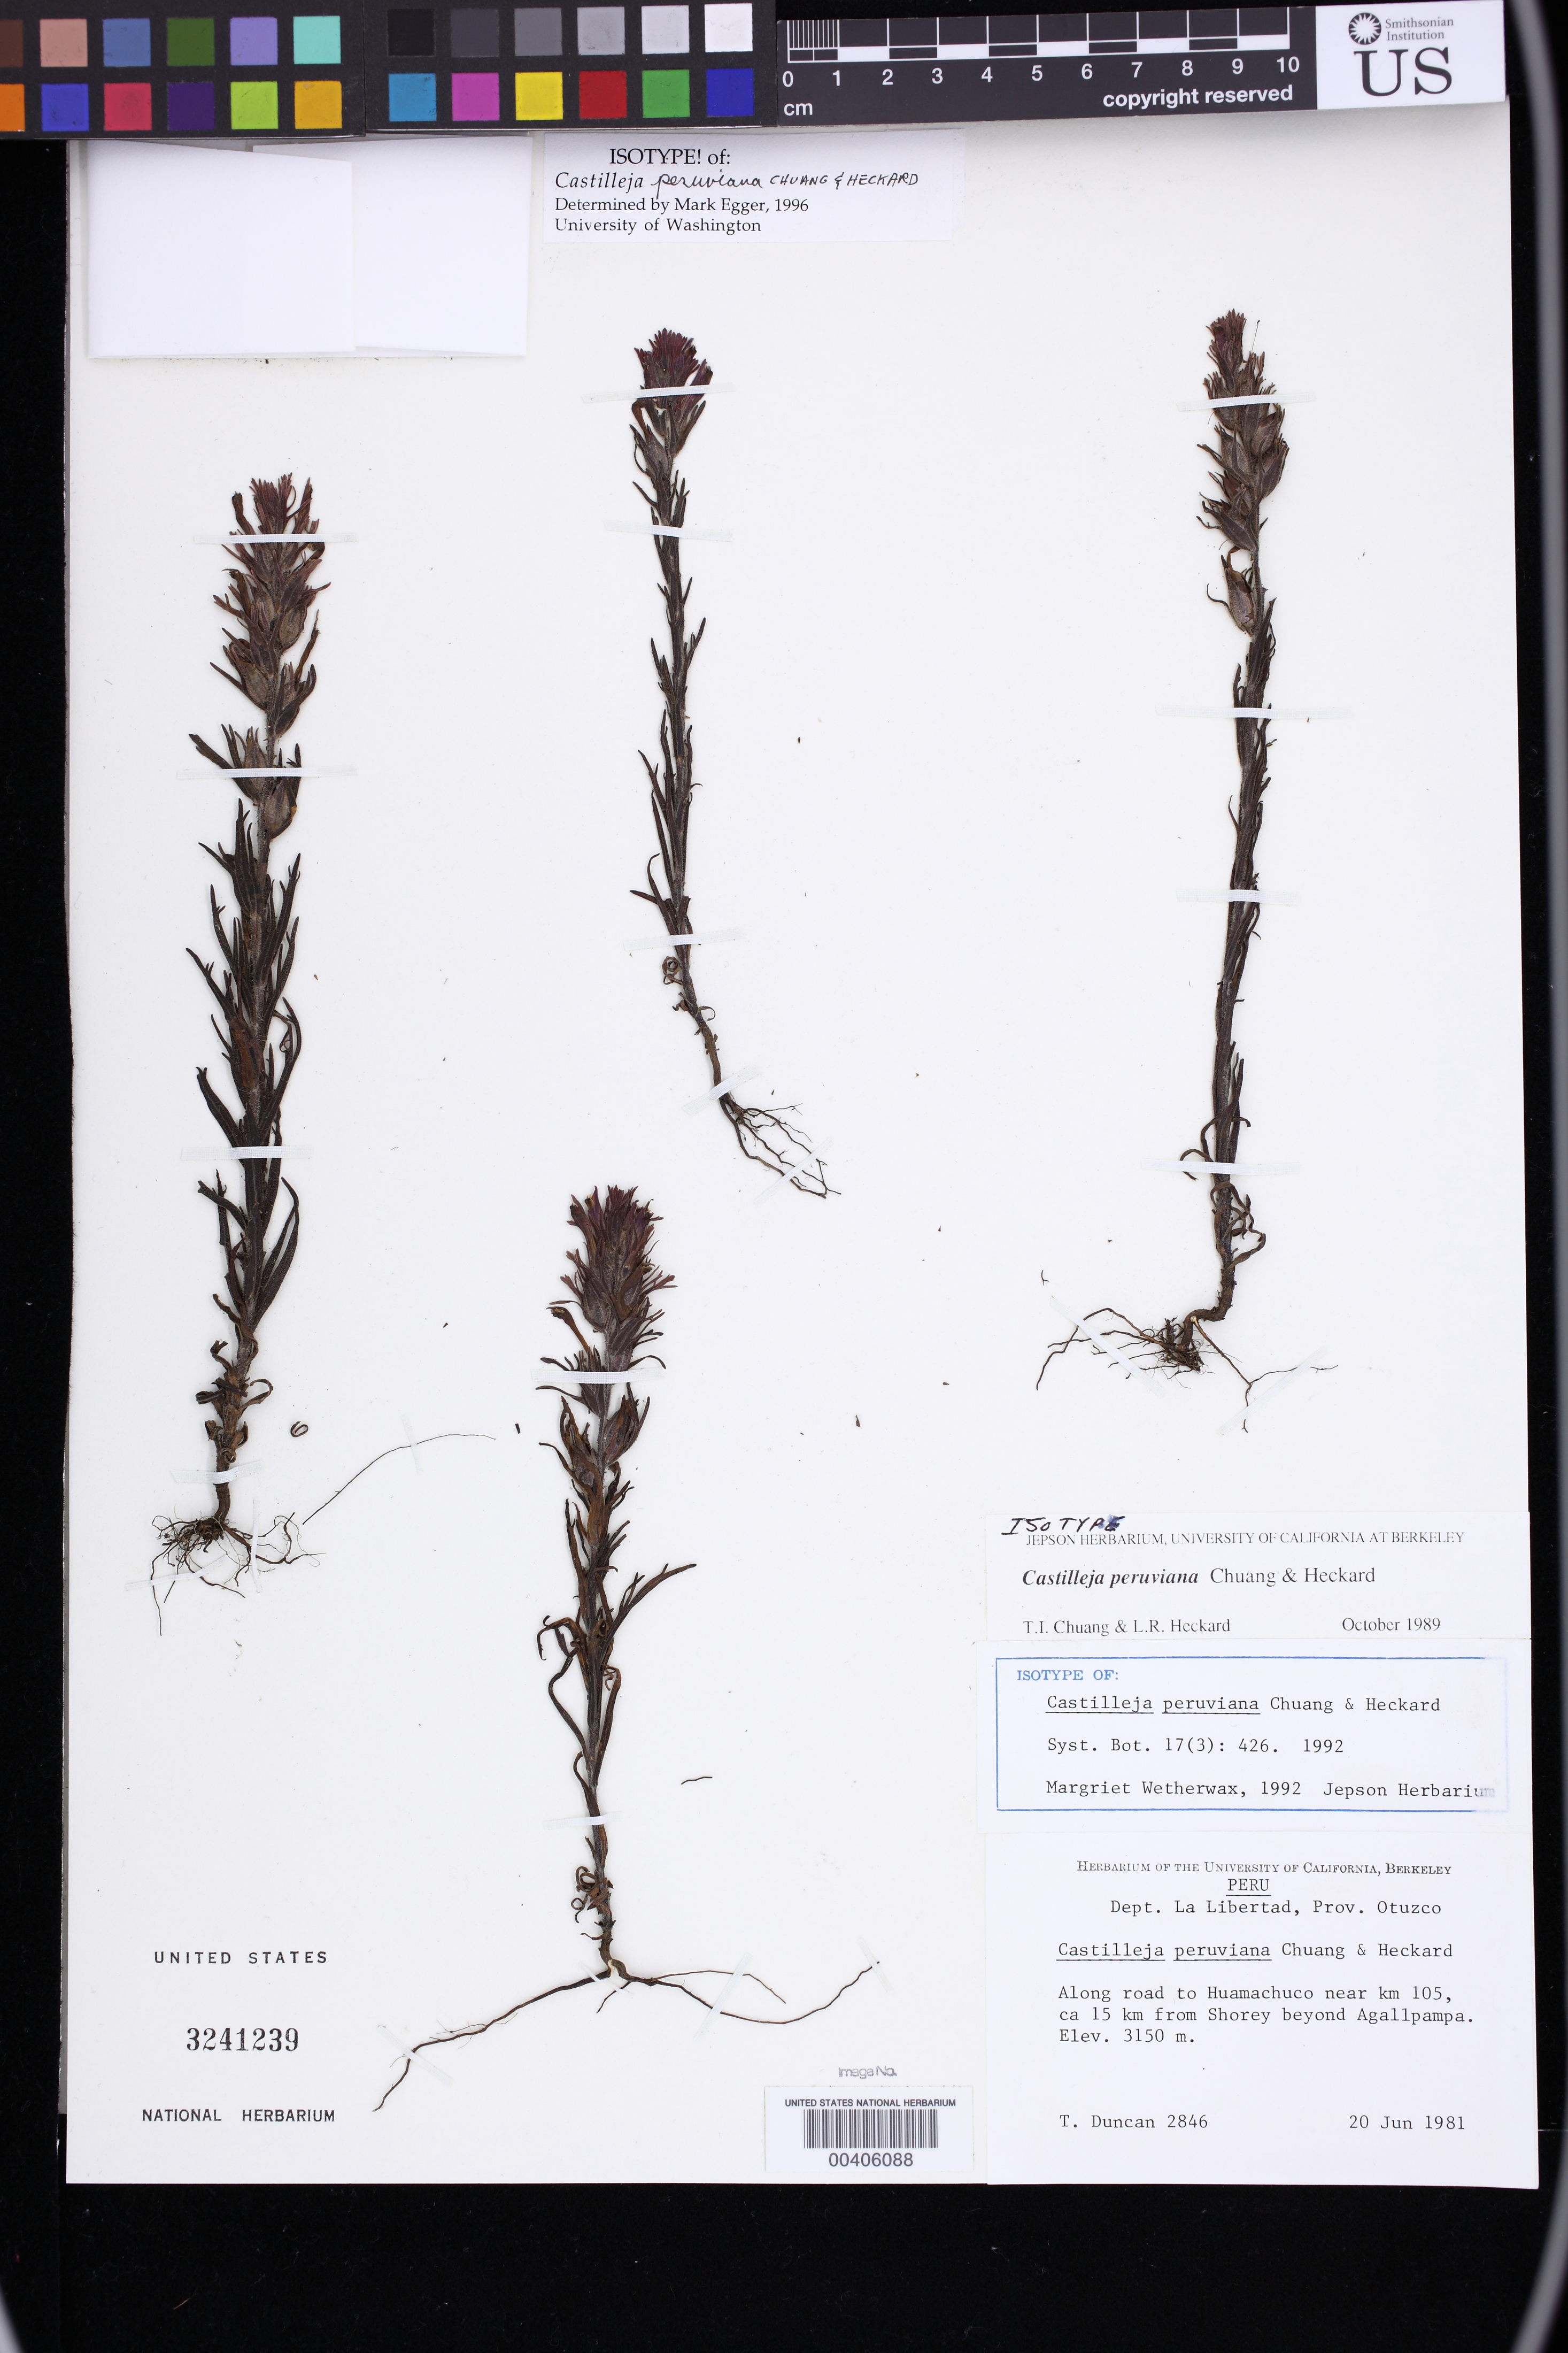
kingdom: Plantae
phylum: Tracheophyta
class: Magnoliopsida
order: Lamiales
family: Orobanchaceae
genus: Castilleja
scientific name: Castilleja peruviana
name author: T.I. Chuang & Heckard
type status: Isotype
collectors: T. Duncan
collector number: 2846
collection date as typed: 20 Jun 1981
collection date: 1981-06-20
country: Peru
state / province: La Libertad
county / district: Otuzco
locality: Along road to Huamachuco near km 105, ca. 15 km from Shorey beyond Agallpampa.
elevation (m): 3150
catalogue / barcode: US 3241239